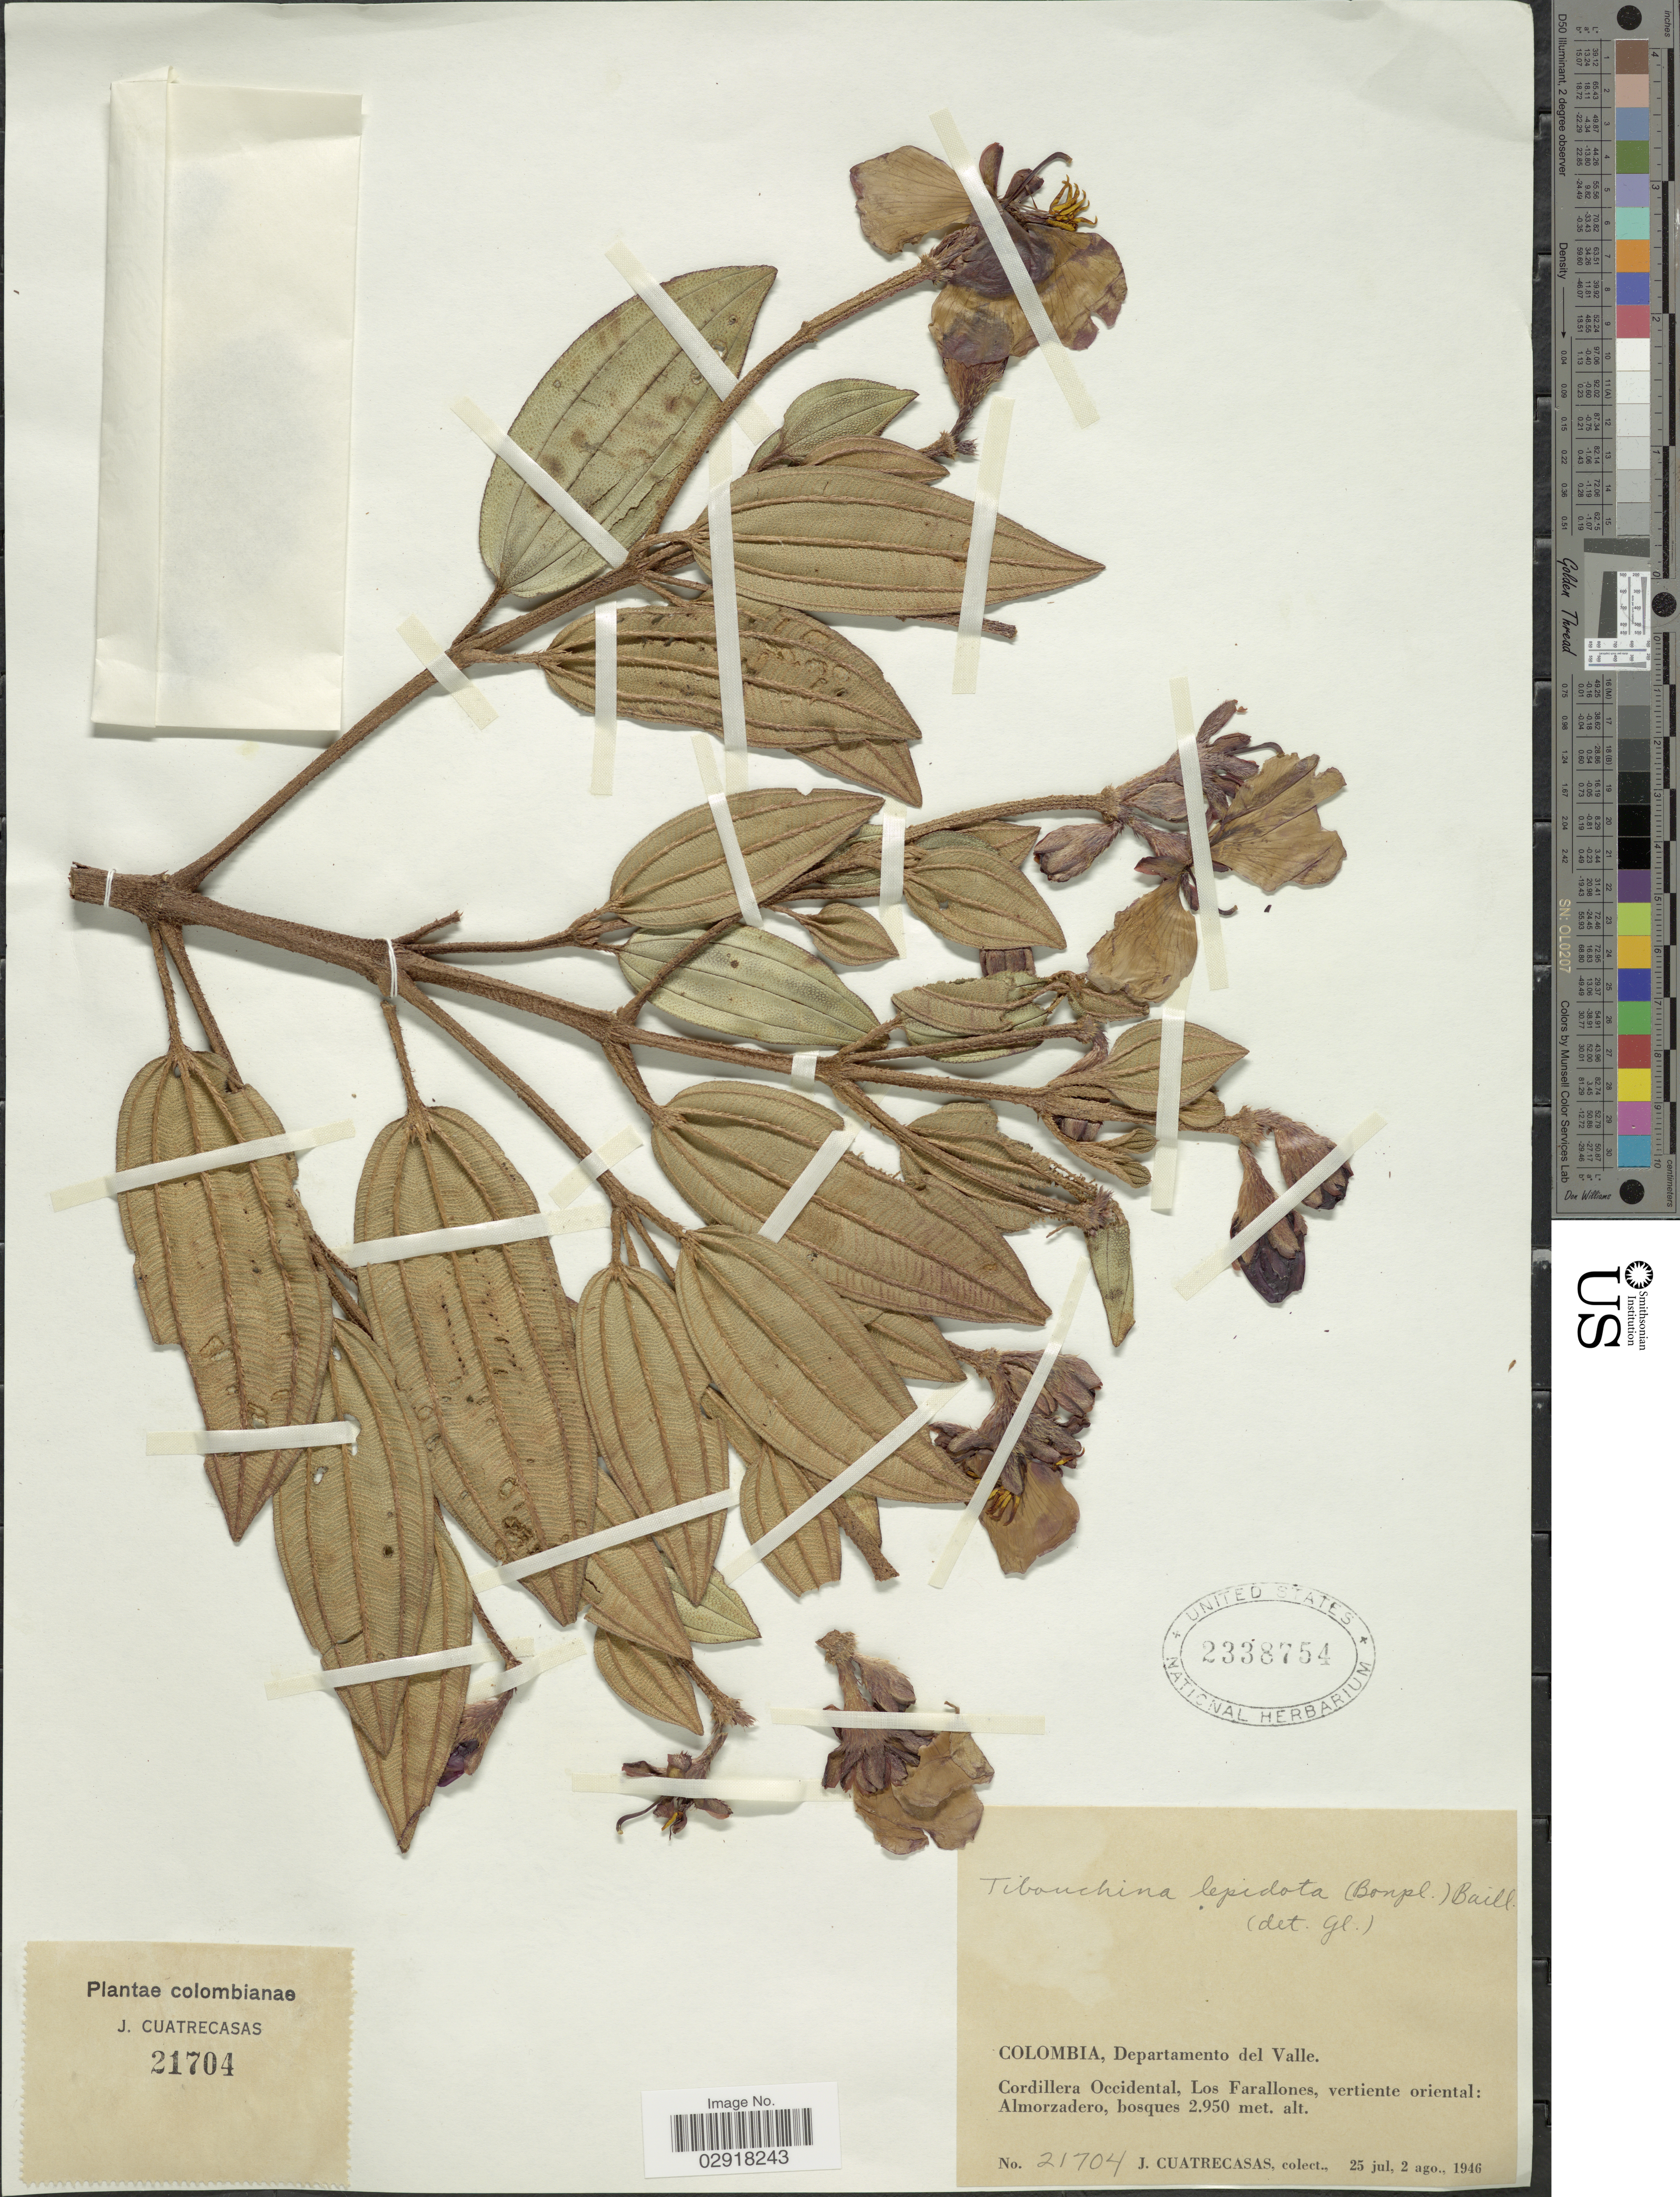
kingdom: Plantae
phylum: Tracheophyta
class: Magnoliopsida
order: Myrtales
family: Melastomataceae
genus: Andesanthus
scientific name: Andesanthus lepidotus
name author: (Humb. & Bonpl.) P.J.F. Guim. & Michelang.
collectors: J. Cuatrecasas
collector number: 21704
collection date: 1946-07-25/1946-08-02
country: Colombia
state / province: Valle del Cauca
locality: Departamento del Valle. Cordillera Occidental, Los Farallones, vertiente oriental: Almorzadero.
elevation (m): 2950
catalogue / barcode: US 2338754